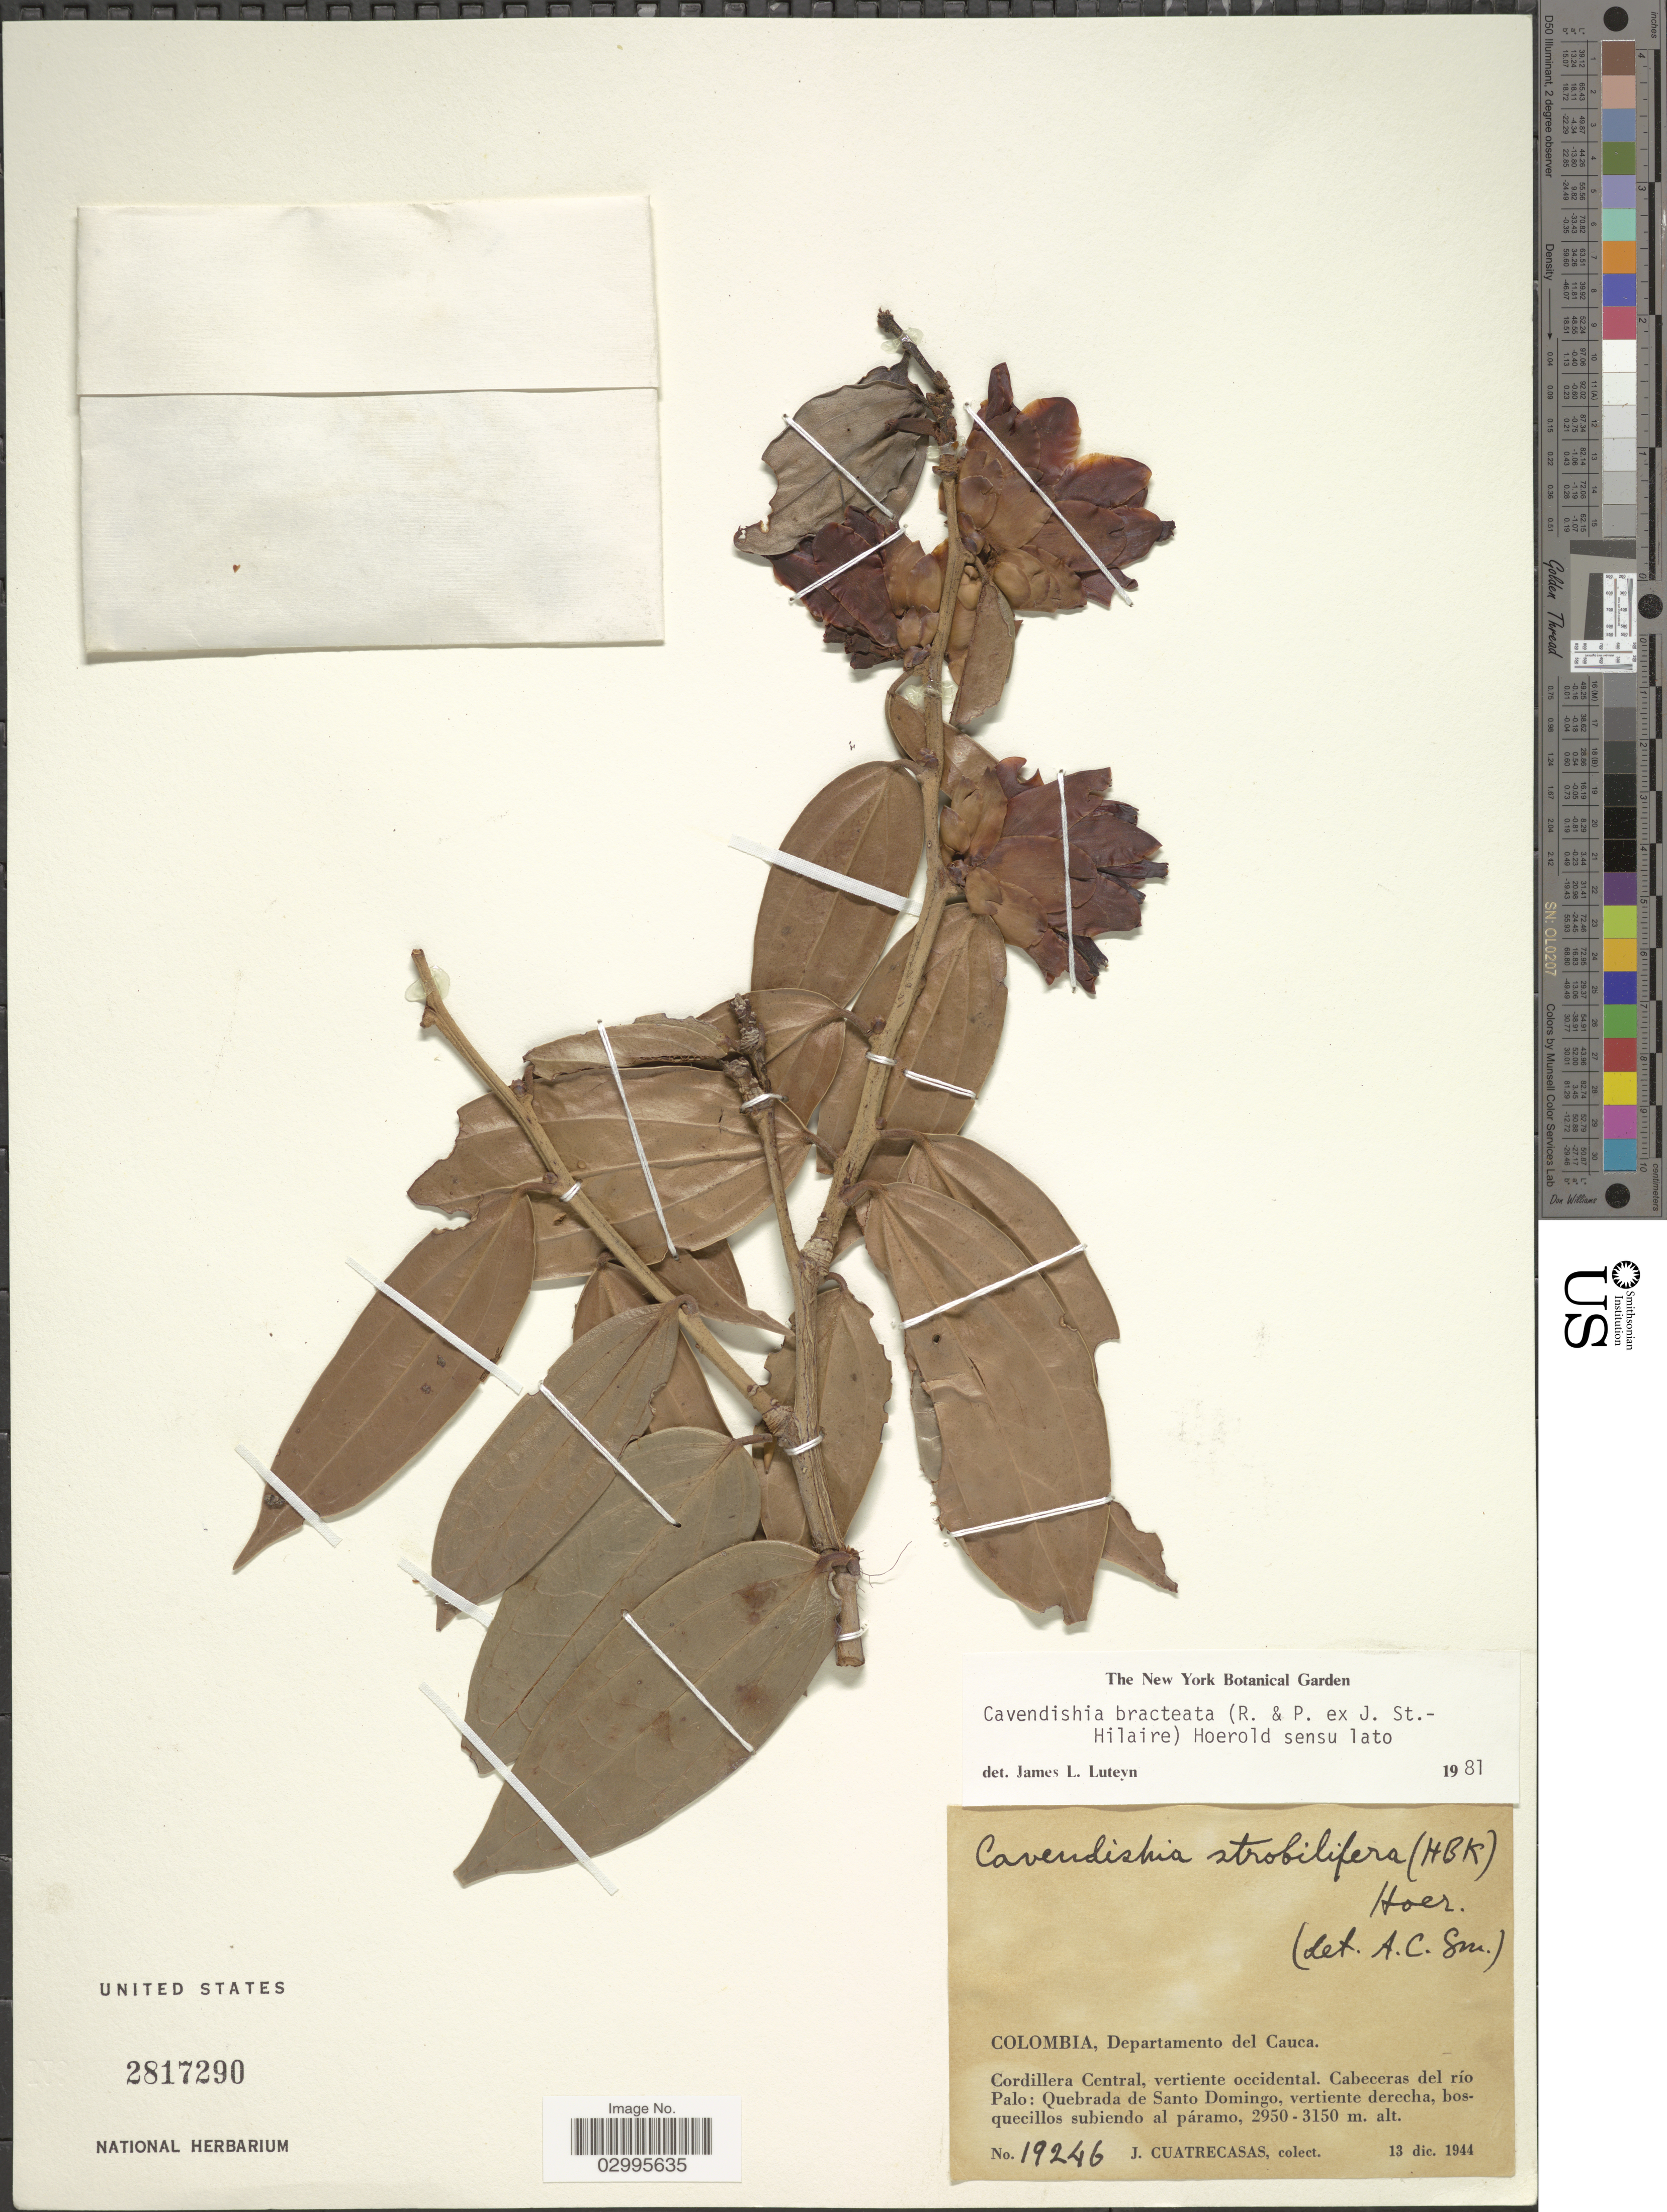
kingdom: Plantae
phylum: Tracheophyta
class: Magnoliopsida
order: Ericales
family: Ericaceae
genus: Cavendishia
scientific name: Cavendishia bracteata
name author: (Ruiz & Pav. ex J. St.-Hil.) Hoerold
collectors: J. Cuatrecasas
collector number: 19246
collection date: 1944-12-13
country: Colombia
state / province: Cauca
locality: Departamento del Cauca. Cordillera Central, vertiente occidental. Cabeceras del río Palo: Quebrada de Santo Domingo.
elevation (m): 2950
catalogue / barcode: US 2817290